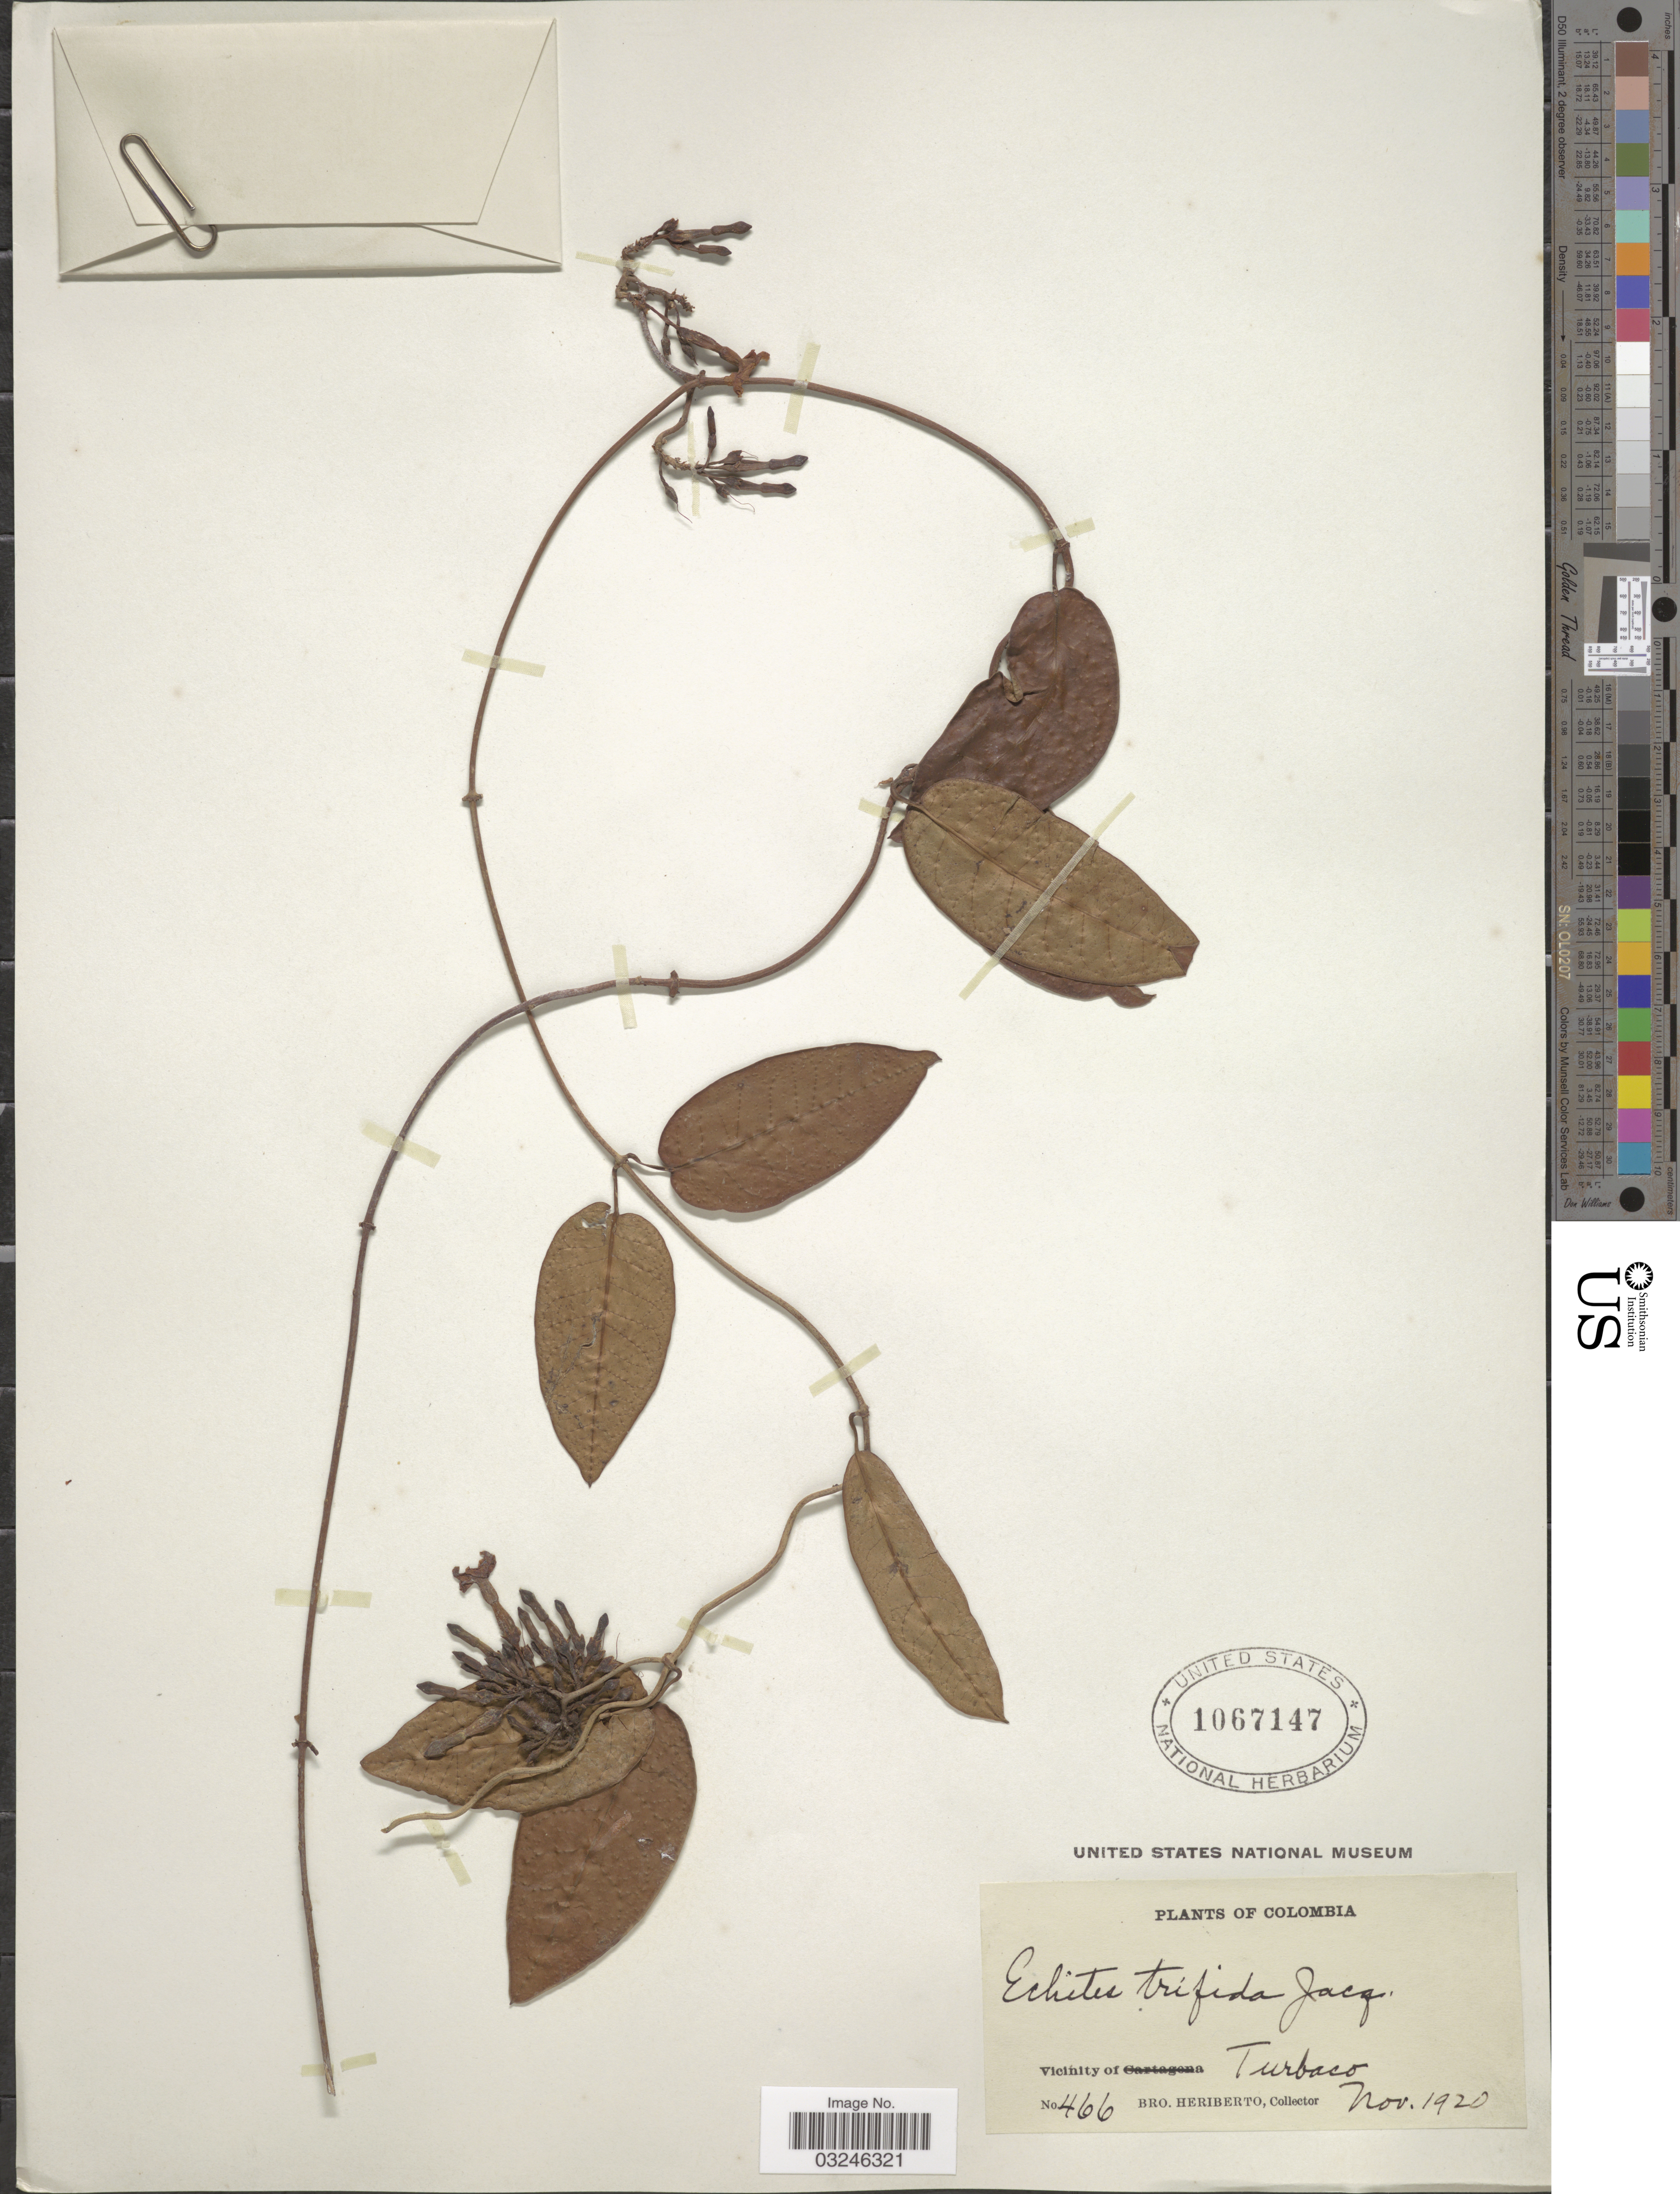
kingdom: Plantae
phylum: Tracheophyta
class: Magnoliopsida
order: Gentianales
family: Apocynaceae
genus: Mesechites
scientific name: Mesechites trifidus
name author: (Jacq.) Müll. Arg.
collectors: B. Heriberto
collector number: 466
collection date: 1920-11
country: Colombia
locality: Vicinity of Turbaco.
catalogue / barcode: US 1067147